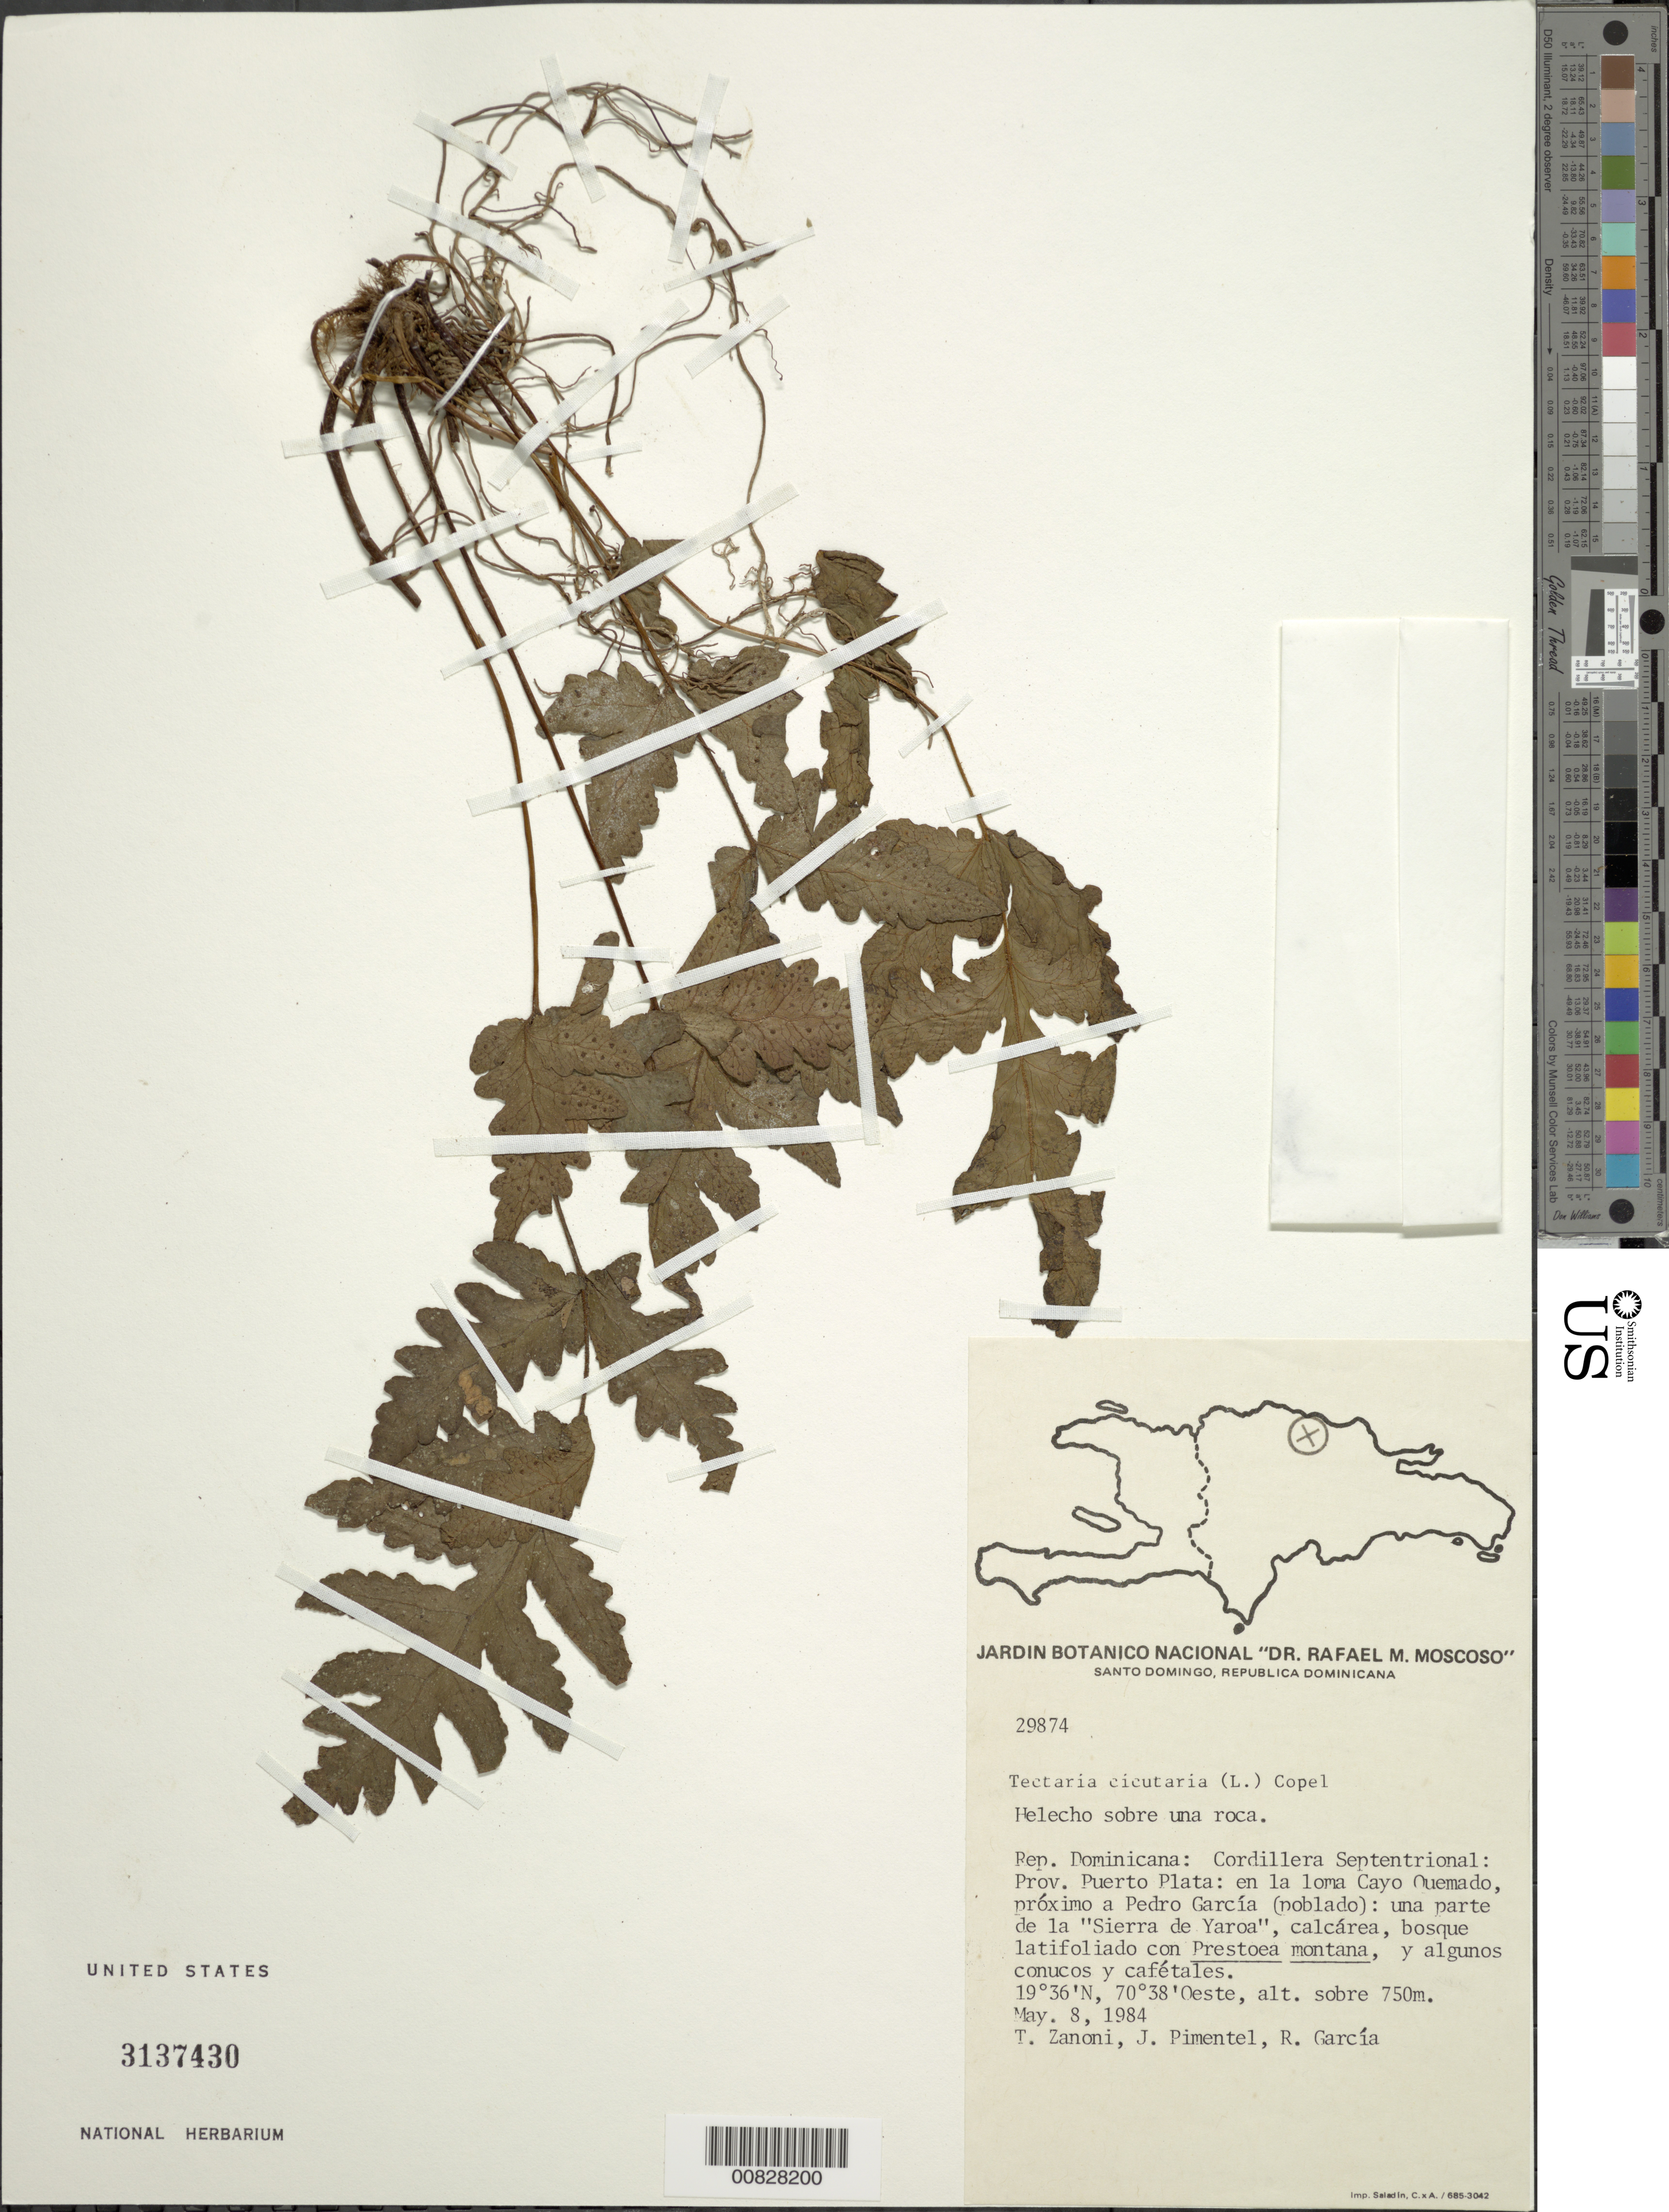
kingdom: Plantae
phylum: Tracheophyta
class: Polypodiopsida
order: Polypodiales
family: Tectariaceae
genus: Tectaria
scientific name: Tectaria cicutaria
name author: (L.) Copel.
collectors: T. A. Zanoni, J. Pimentel & R. G. García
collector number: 29874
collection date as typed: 08 May 1984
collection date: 1984-05-08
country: Dominican Republic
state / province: Puerto Plata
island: Hispaniola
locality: Cordillera Septentrional, Cayo Quemado, proximo Pedro García (poblado), "Sierra de Yaroa"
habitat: Calcárea, bosque latifoliado con Prestoea montana, y algunos conucos y cafétales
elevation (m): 750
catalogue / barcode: US 3137430